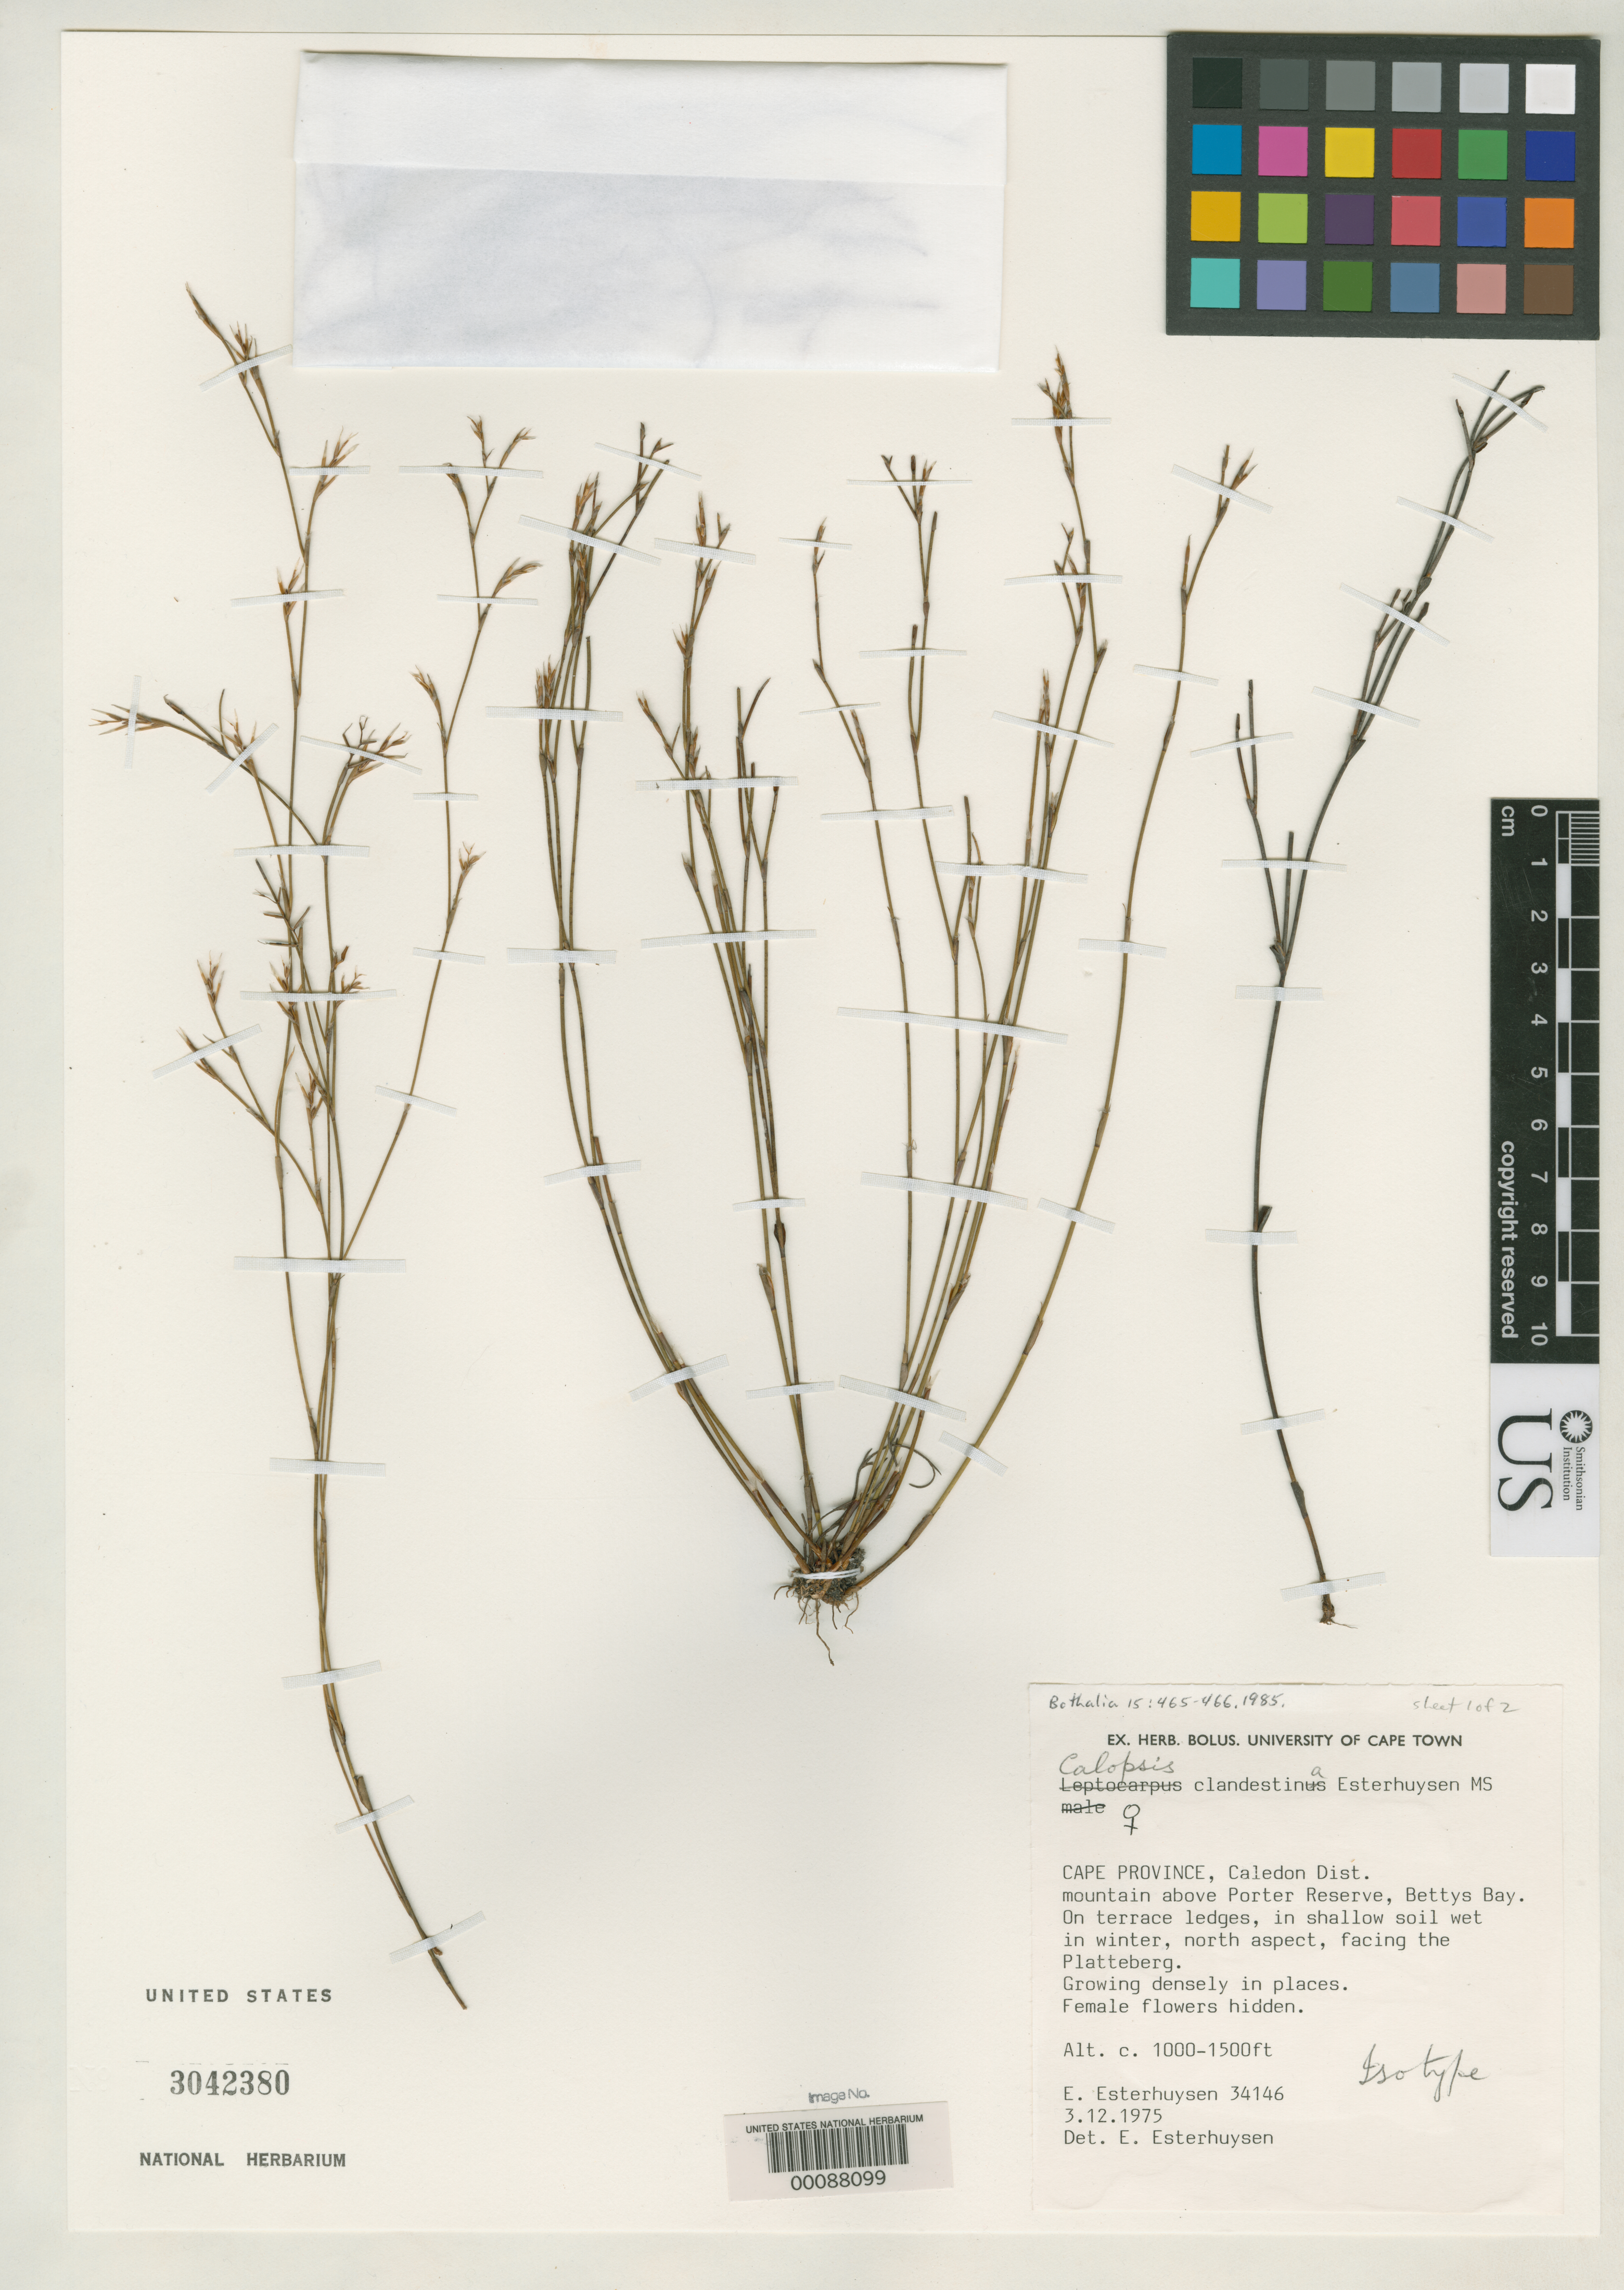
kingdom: Plantae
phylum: Tracheophyta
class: Liliopsida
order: Poales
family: Restionaceae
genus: Calopsis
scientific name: Calopsis clandestina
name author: Esterh.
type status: Isotype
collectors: E. E. Esterhuysen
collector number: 34146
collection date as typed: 03 Dec 1975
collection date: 1975-12-03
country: South Africa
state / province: Western Cape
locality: Above Porter Reserve, Bettys Bay.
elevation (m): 305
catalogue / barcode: US 3042380